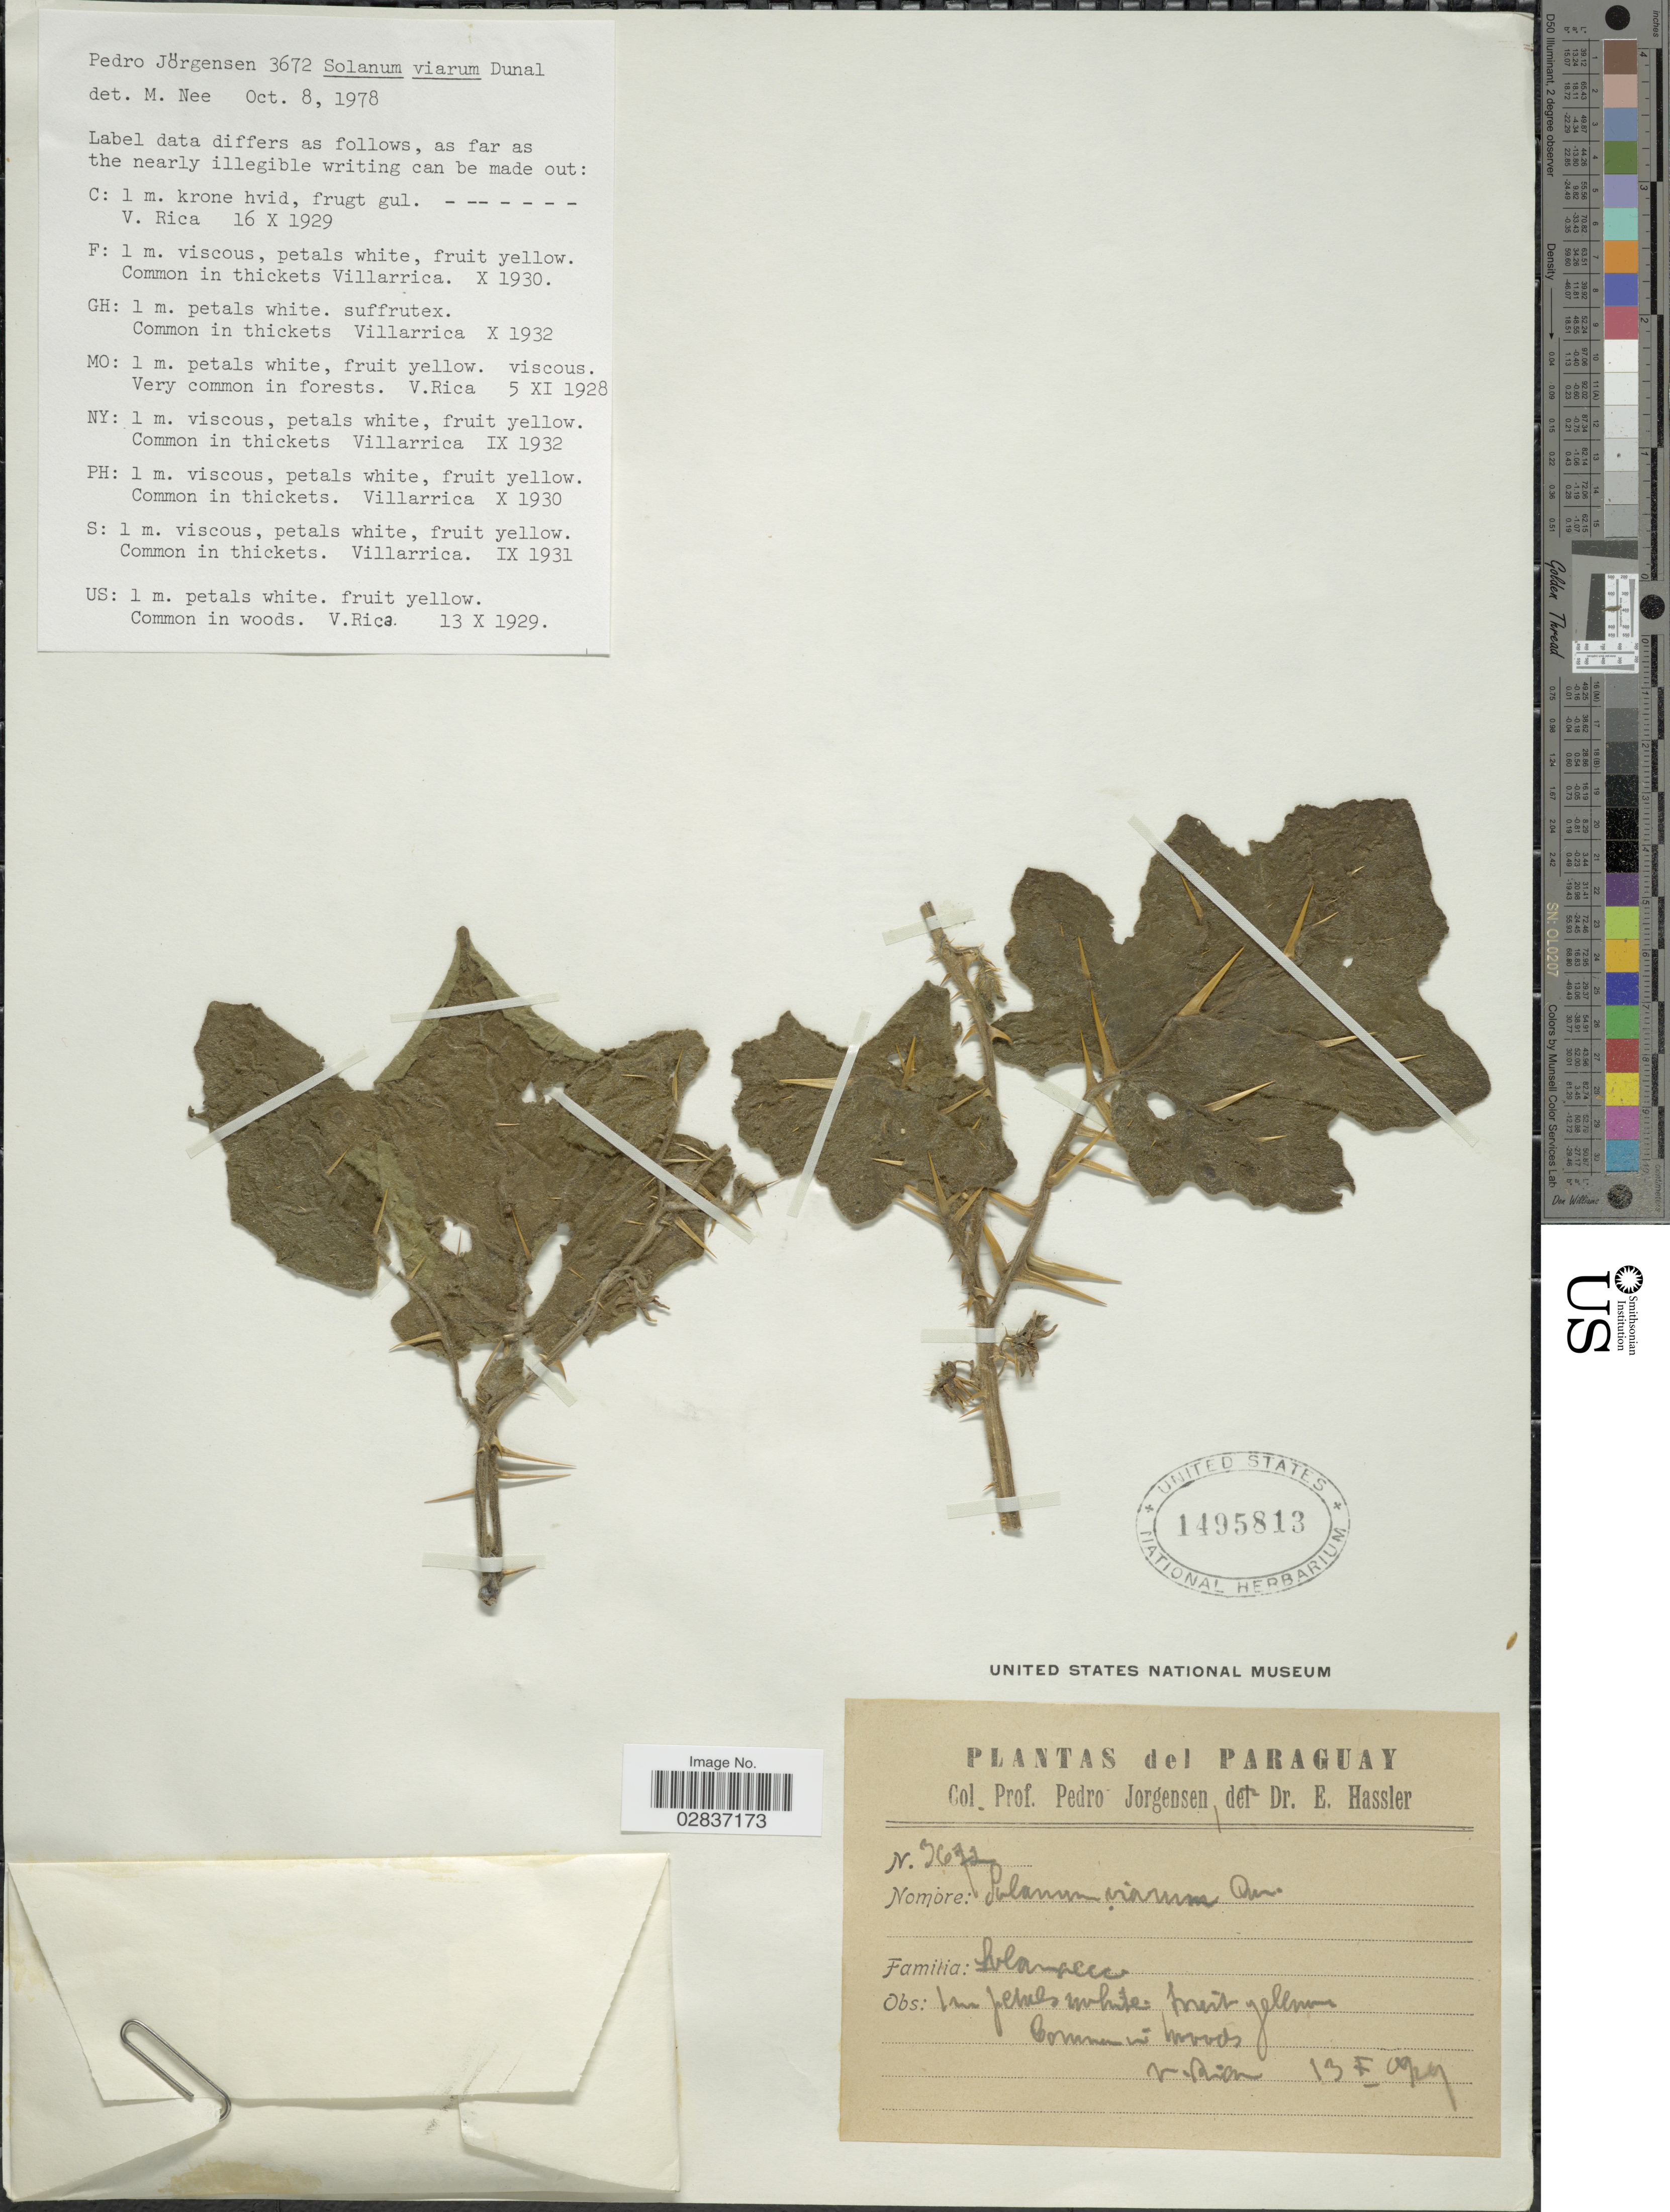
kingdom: Plantae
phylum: Tracheophyta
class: Magnoliopsida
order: Solanales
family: Solanaceae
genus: Solanum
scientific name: Solanum viarum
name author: Dunal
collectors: P. Jörgensen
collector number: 3672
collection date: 1929-10-13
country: Paraguay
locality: V. Rica.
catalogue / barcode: US 1495813